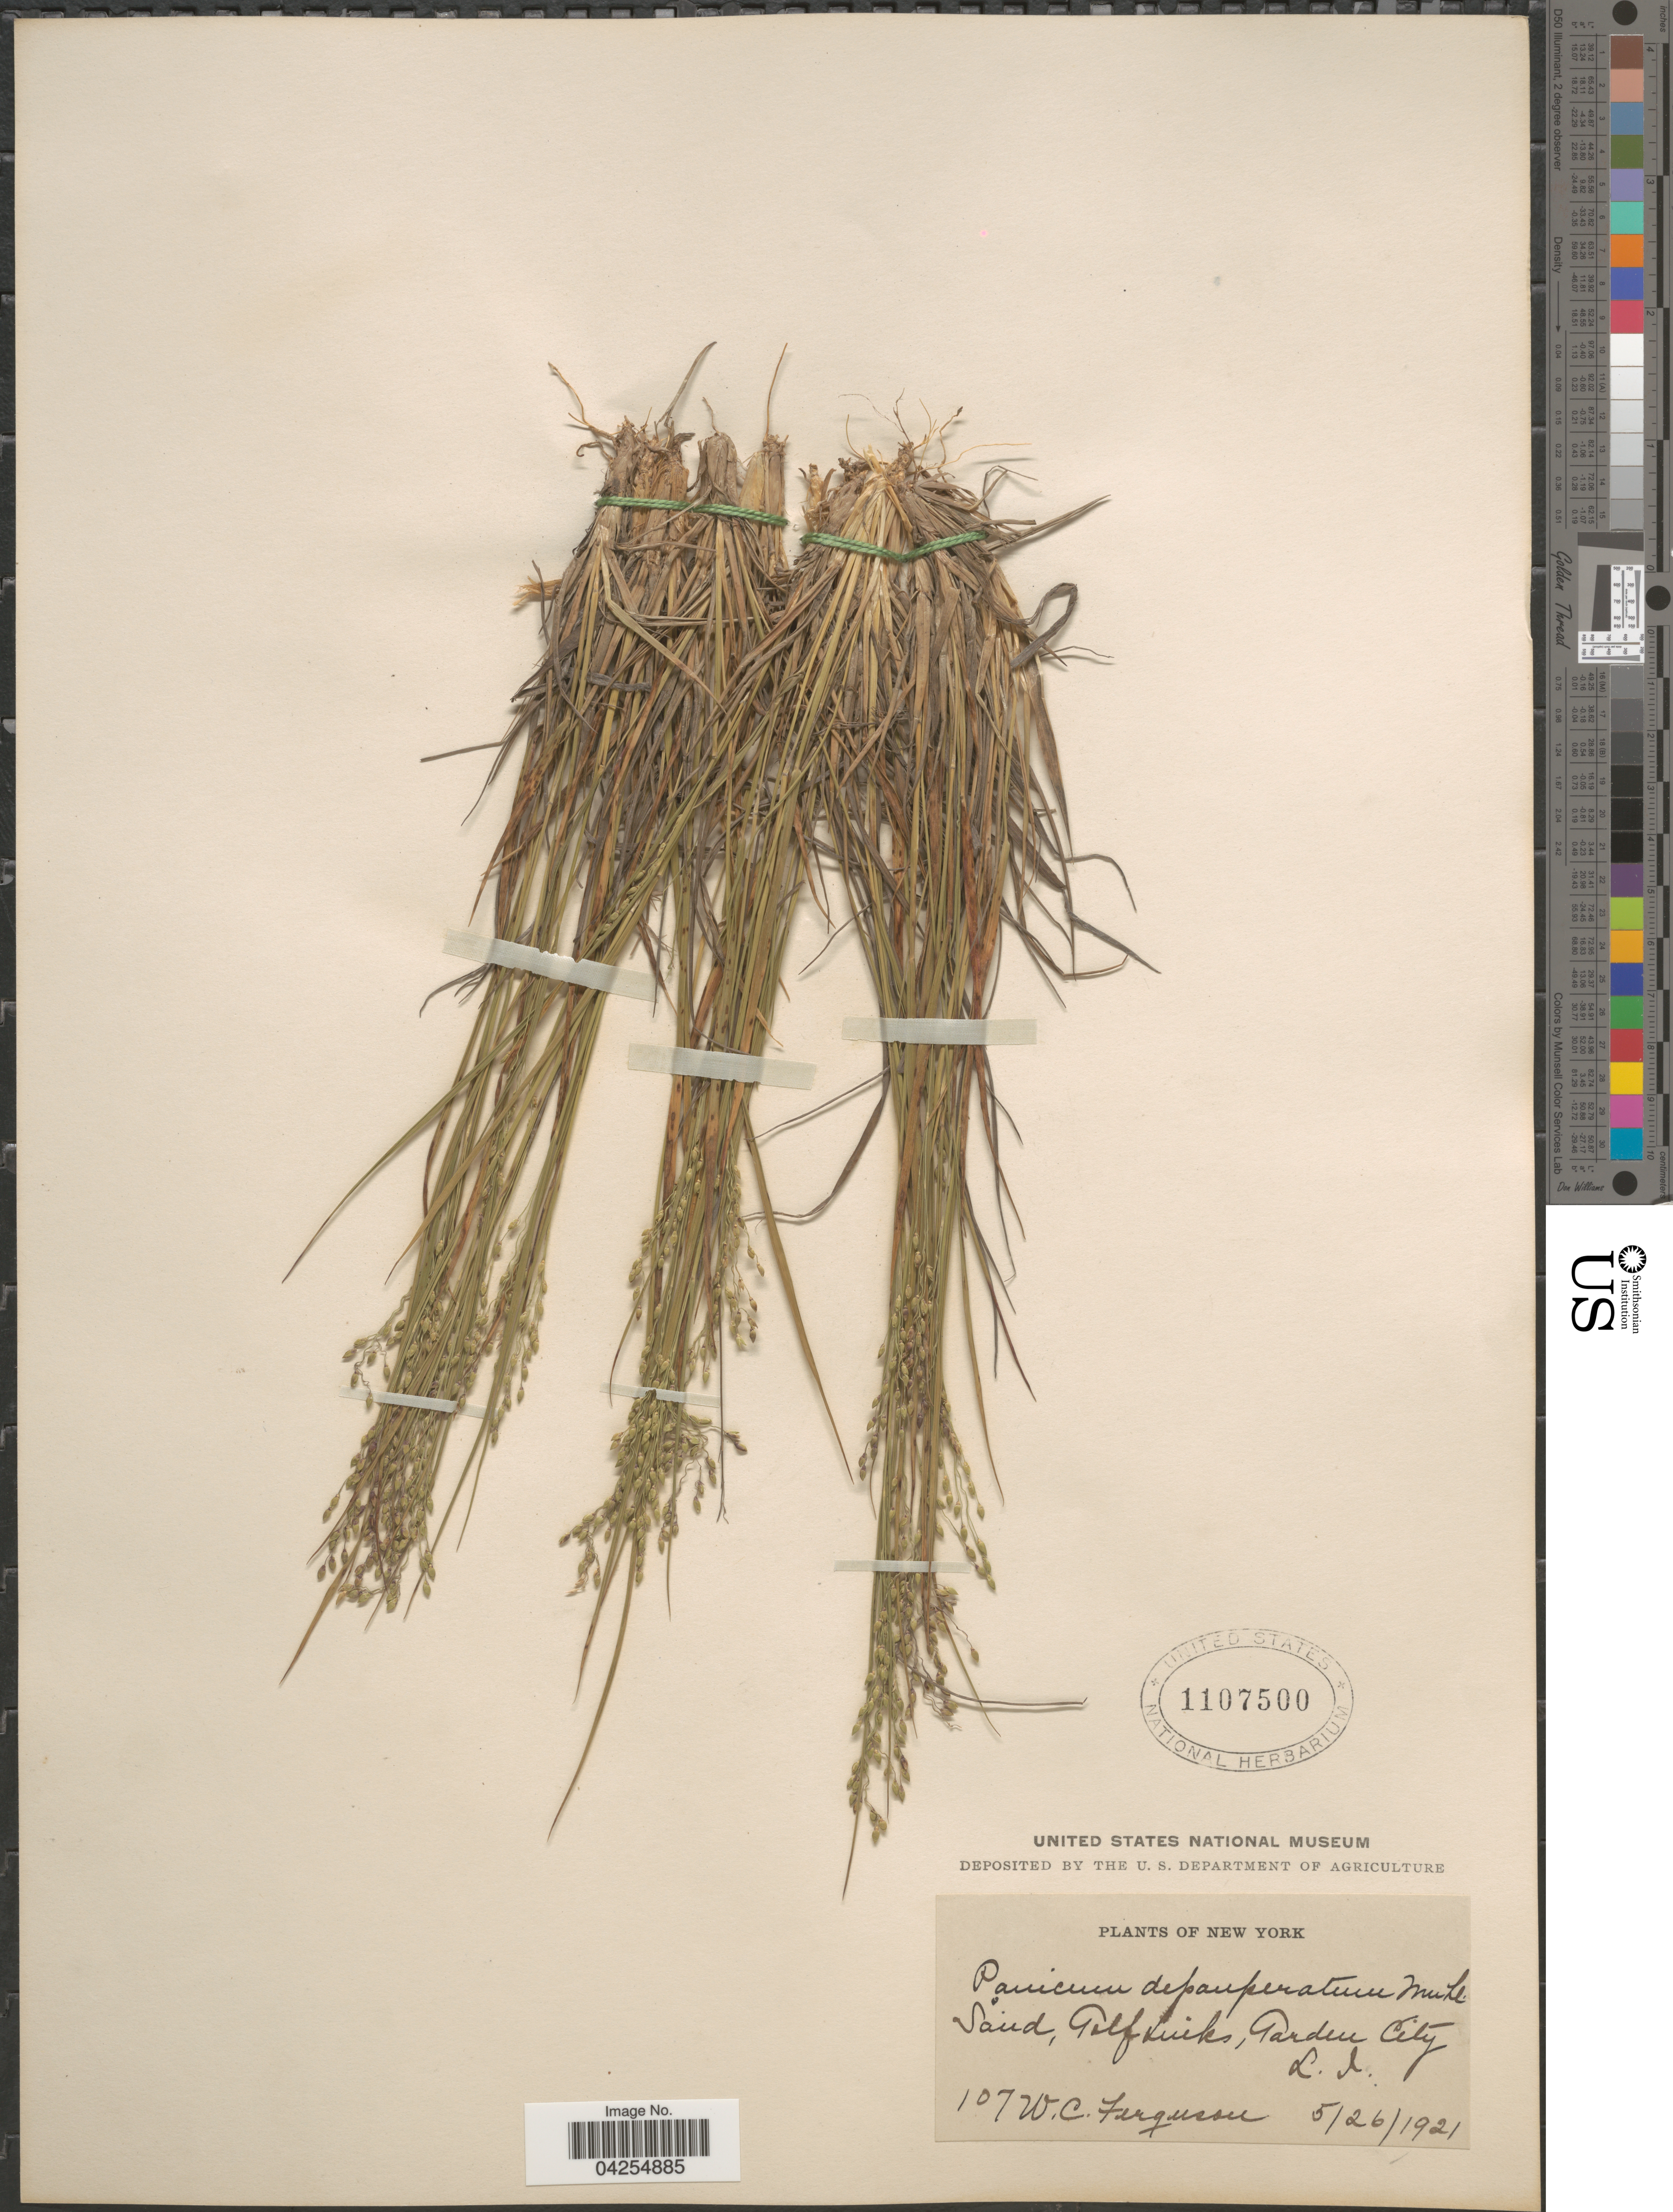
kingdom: Plantae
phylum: Tracheophyta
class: Liliopsida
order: Poales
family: Poaceae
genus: Dichanthelium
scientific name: Dichanthelium depauperatum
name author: (Muhl.) Gould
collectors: W. Ferguson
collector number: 107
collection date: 1921-05-26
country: United States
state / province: New York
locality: Sand, Golf Links, Garden City. L. I.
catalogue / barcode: US 1107500